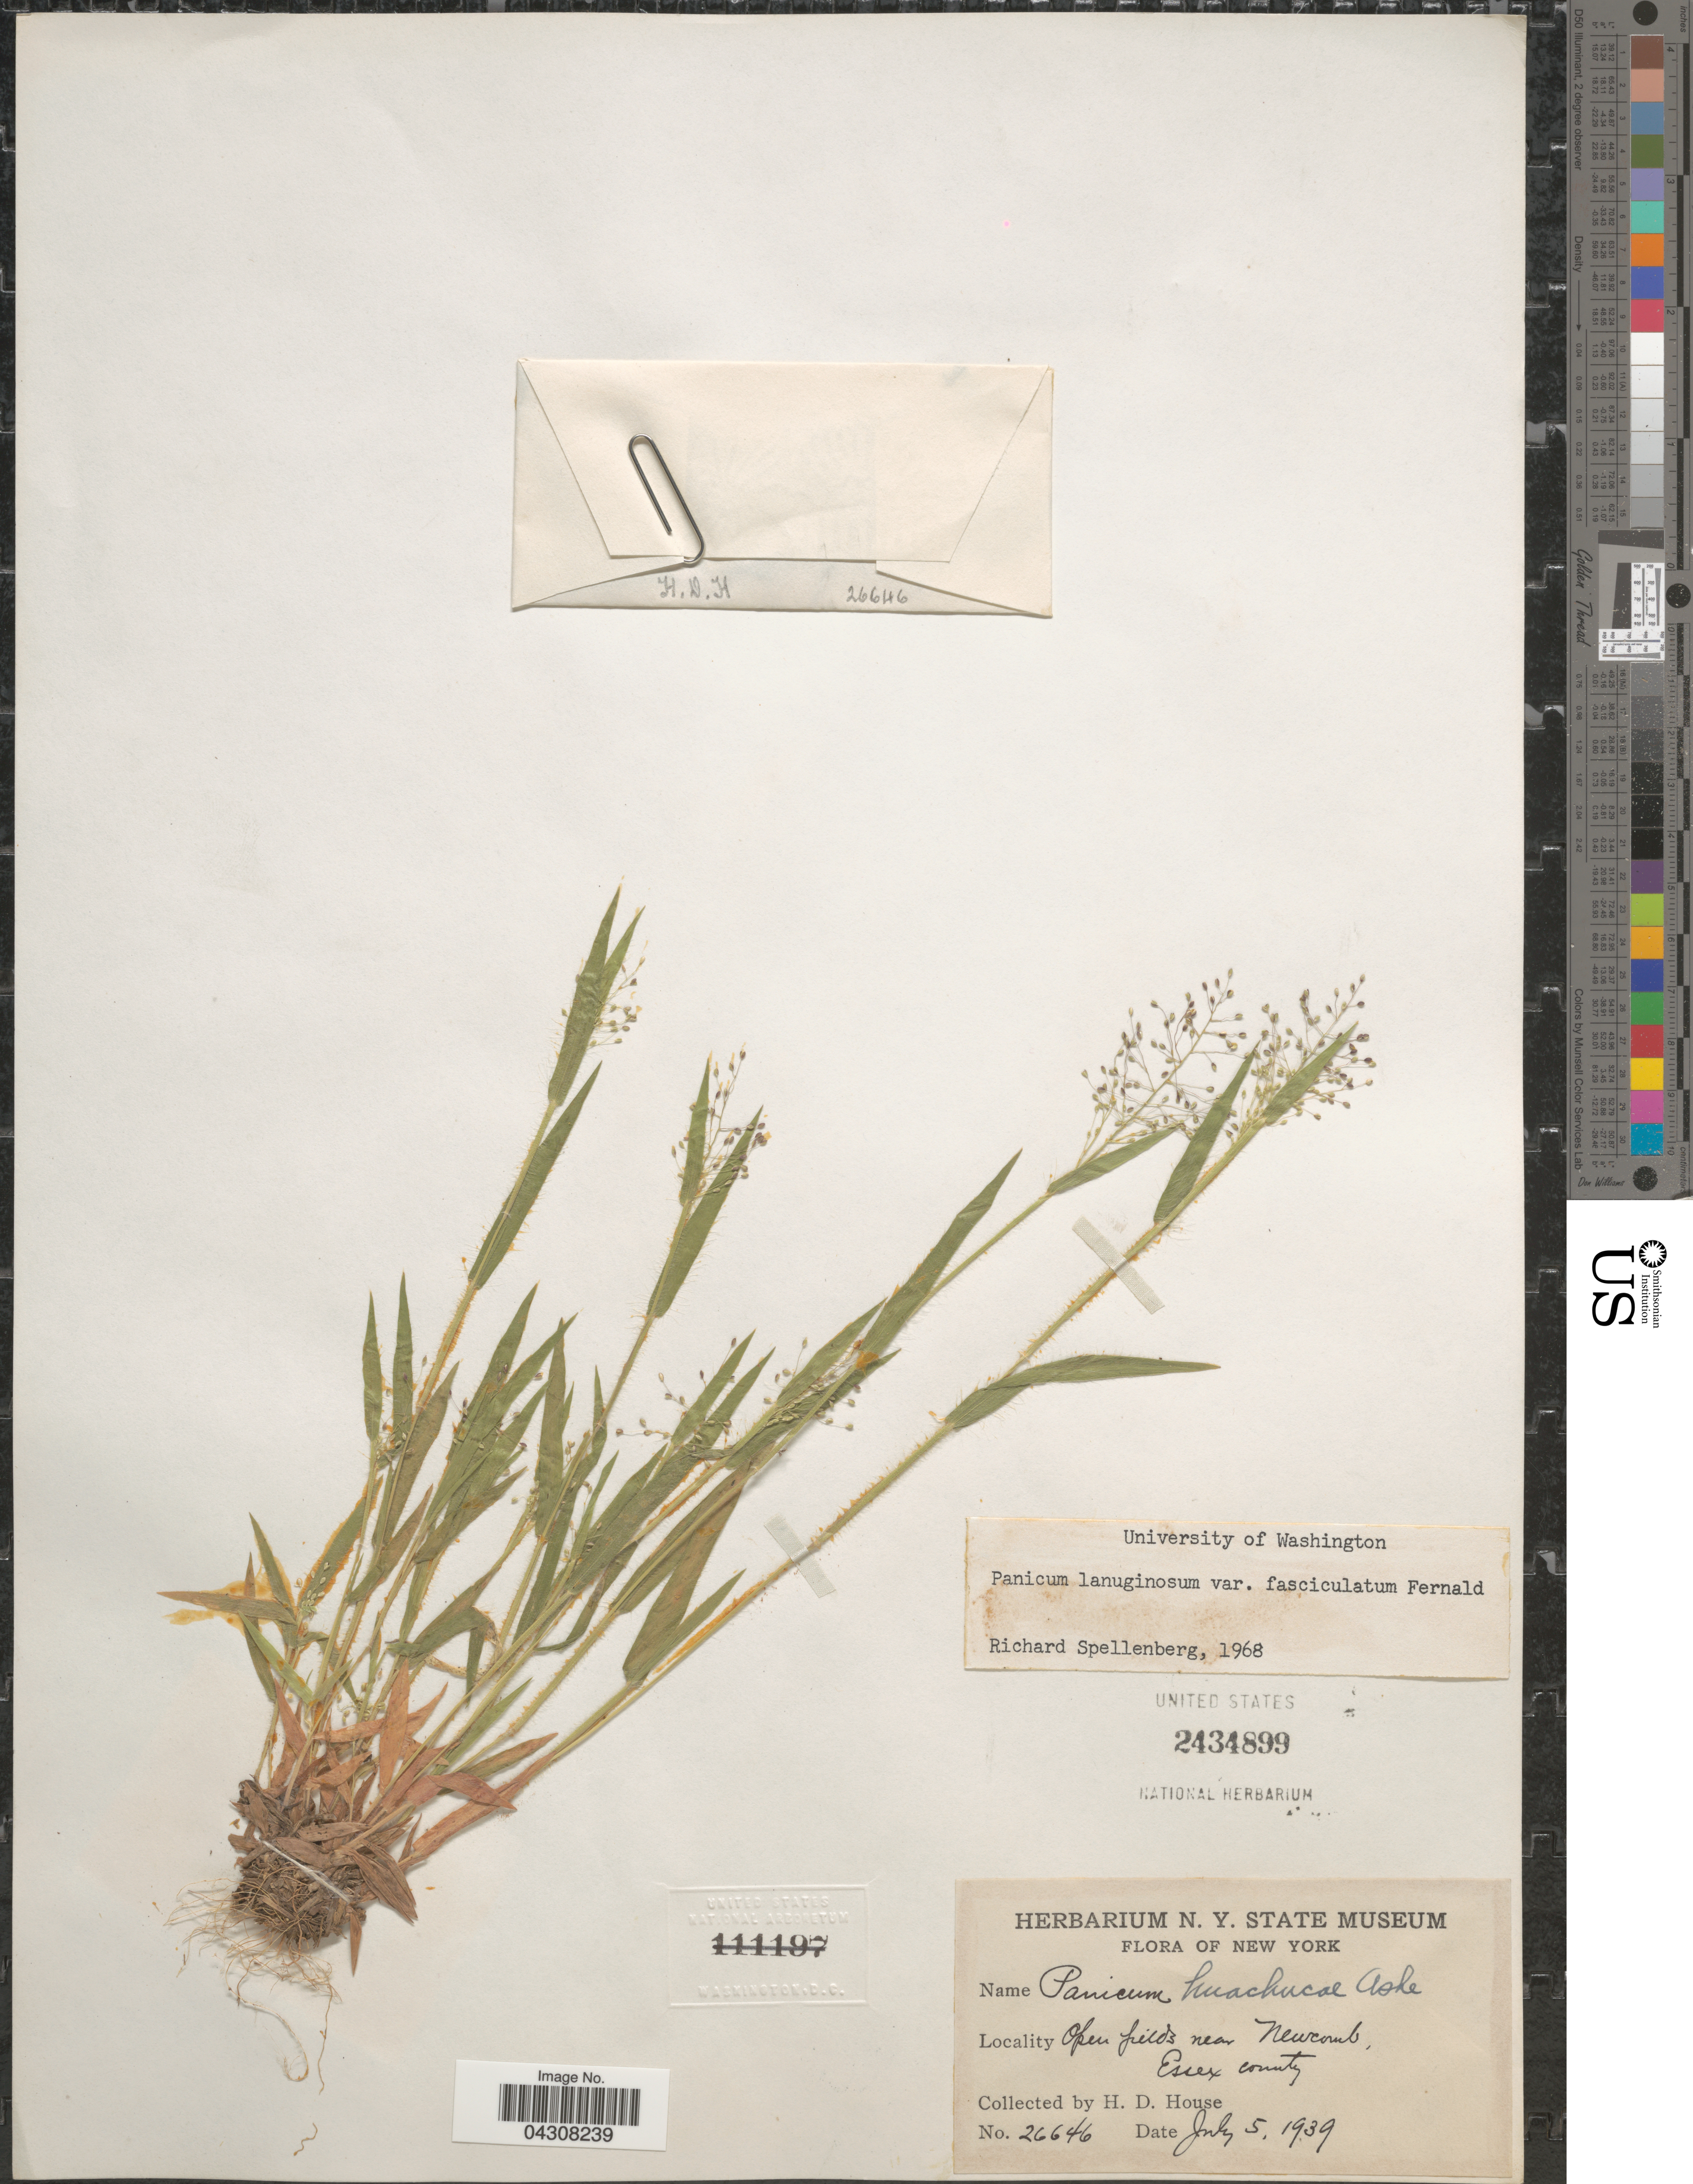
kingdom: Plantae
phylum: Tracheophyta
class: Liliopsida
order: Poales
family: Poaceae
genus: Dichanthelium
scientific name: Dichanthelium acuminatum var. acuminatum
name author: (Sw.) Gould & C.A. Clark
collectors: H. D. House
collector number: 26646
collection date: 1939-07-05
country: United States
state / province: New York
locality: Open fields near Newcomb, Essex County.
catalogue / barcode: US 2434899